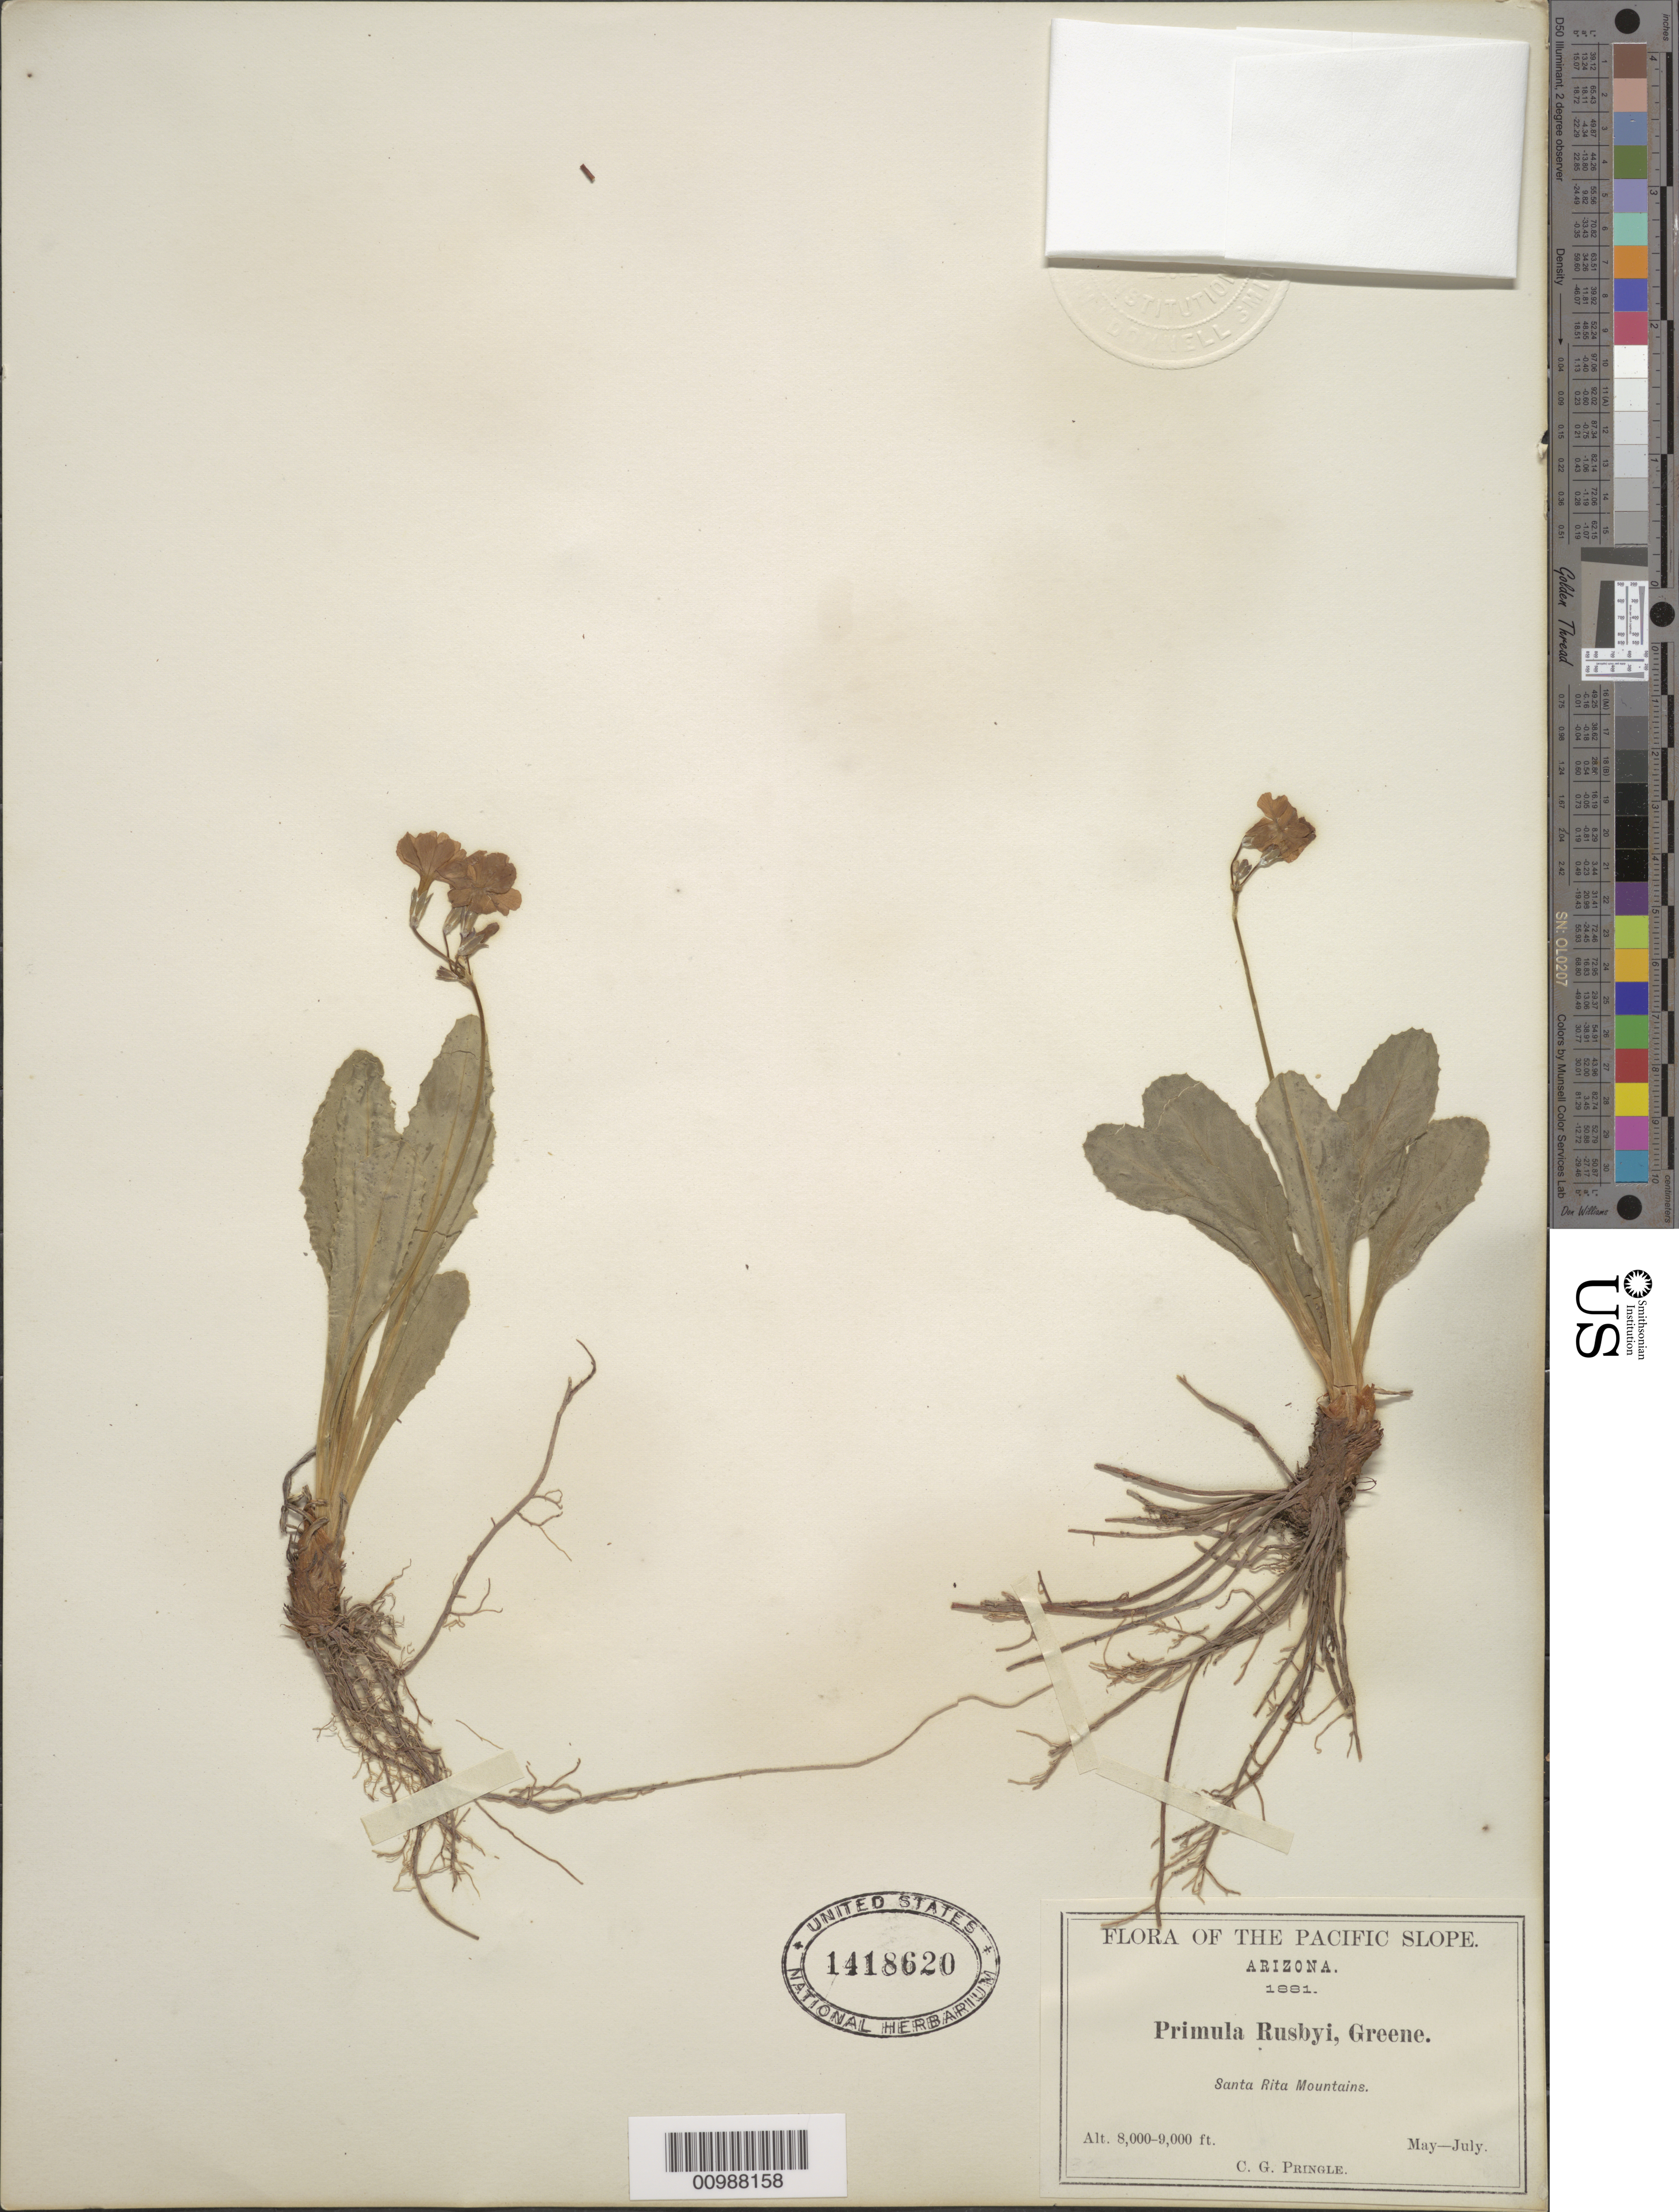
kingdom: Plantae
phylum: Tracheophyta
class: Magnoliopsida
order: Ericales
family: Primulaceae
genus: Primula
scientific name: Primula rusbyi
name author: Greene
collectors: C. G. Pringle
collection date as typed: May 1881 to -- Jul 1881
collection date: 1881-05/1881-07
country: United States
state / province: Arizona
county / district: Santa Cruz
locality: Santa Rita Mountains.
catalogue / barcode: US 1418620